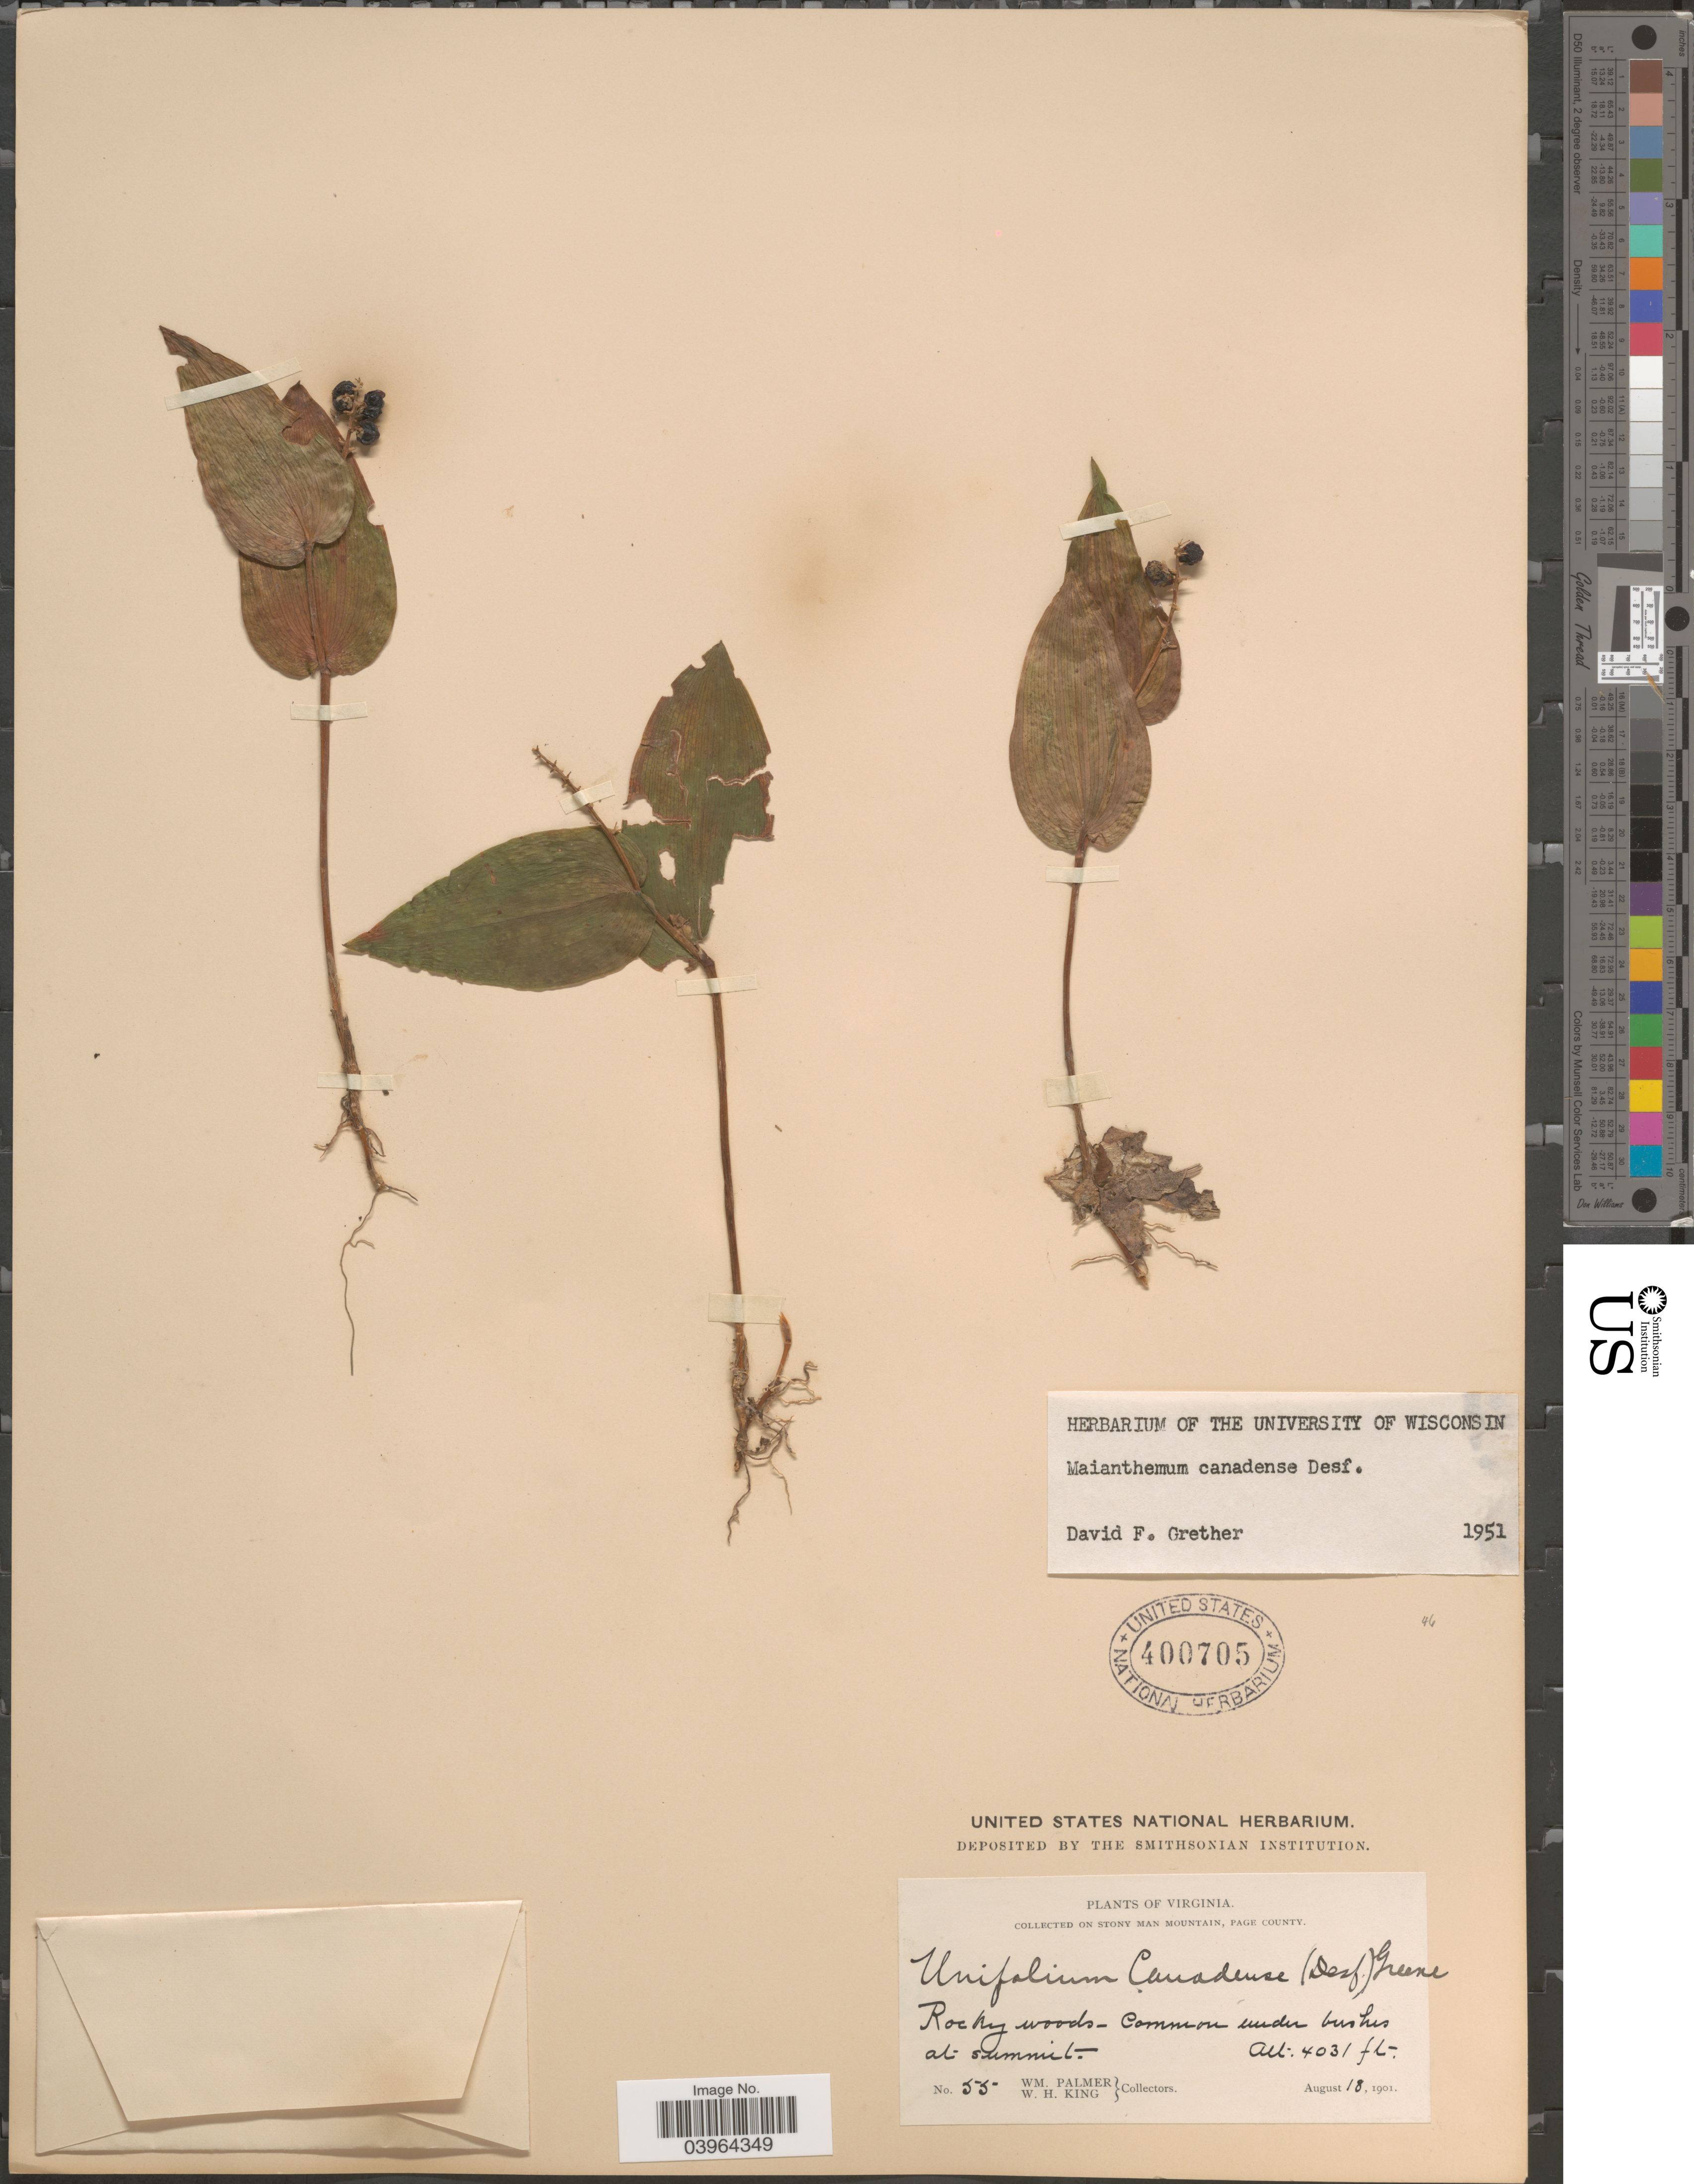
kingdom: Plantae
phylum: Tracheophyta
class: Liliopsida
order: Asparagales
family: Asparagaceae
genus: Maianthemum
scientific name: Maianthemum canadense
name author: Desf.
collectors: W. Palmer & W. H. King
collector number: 55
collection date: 1901-08-18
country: United States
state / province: Virginia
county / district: Page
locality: On stony Man Mountain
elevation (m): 1229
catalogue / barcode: US 400705